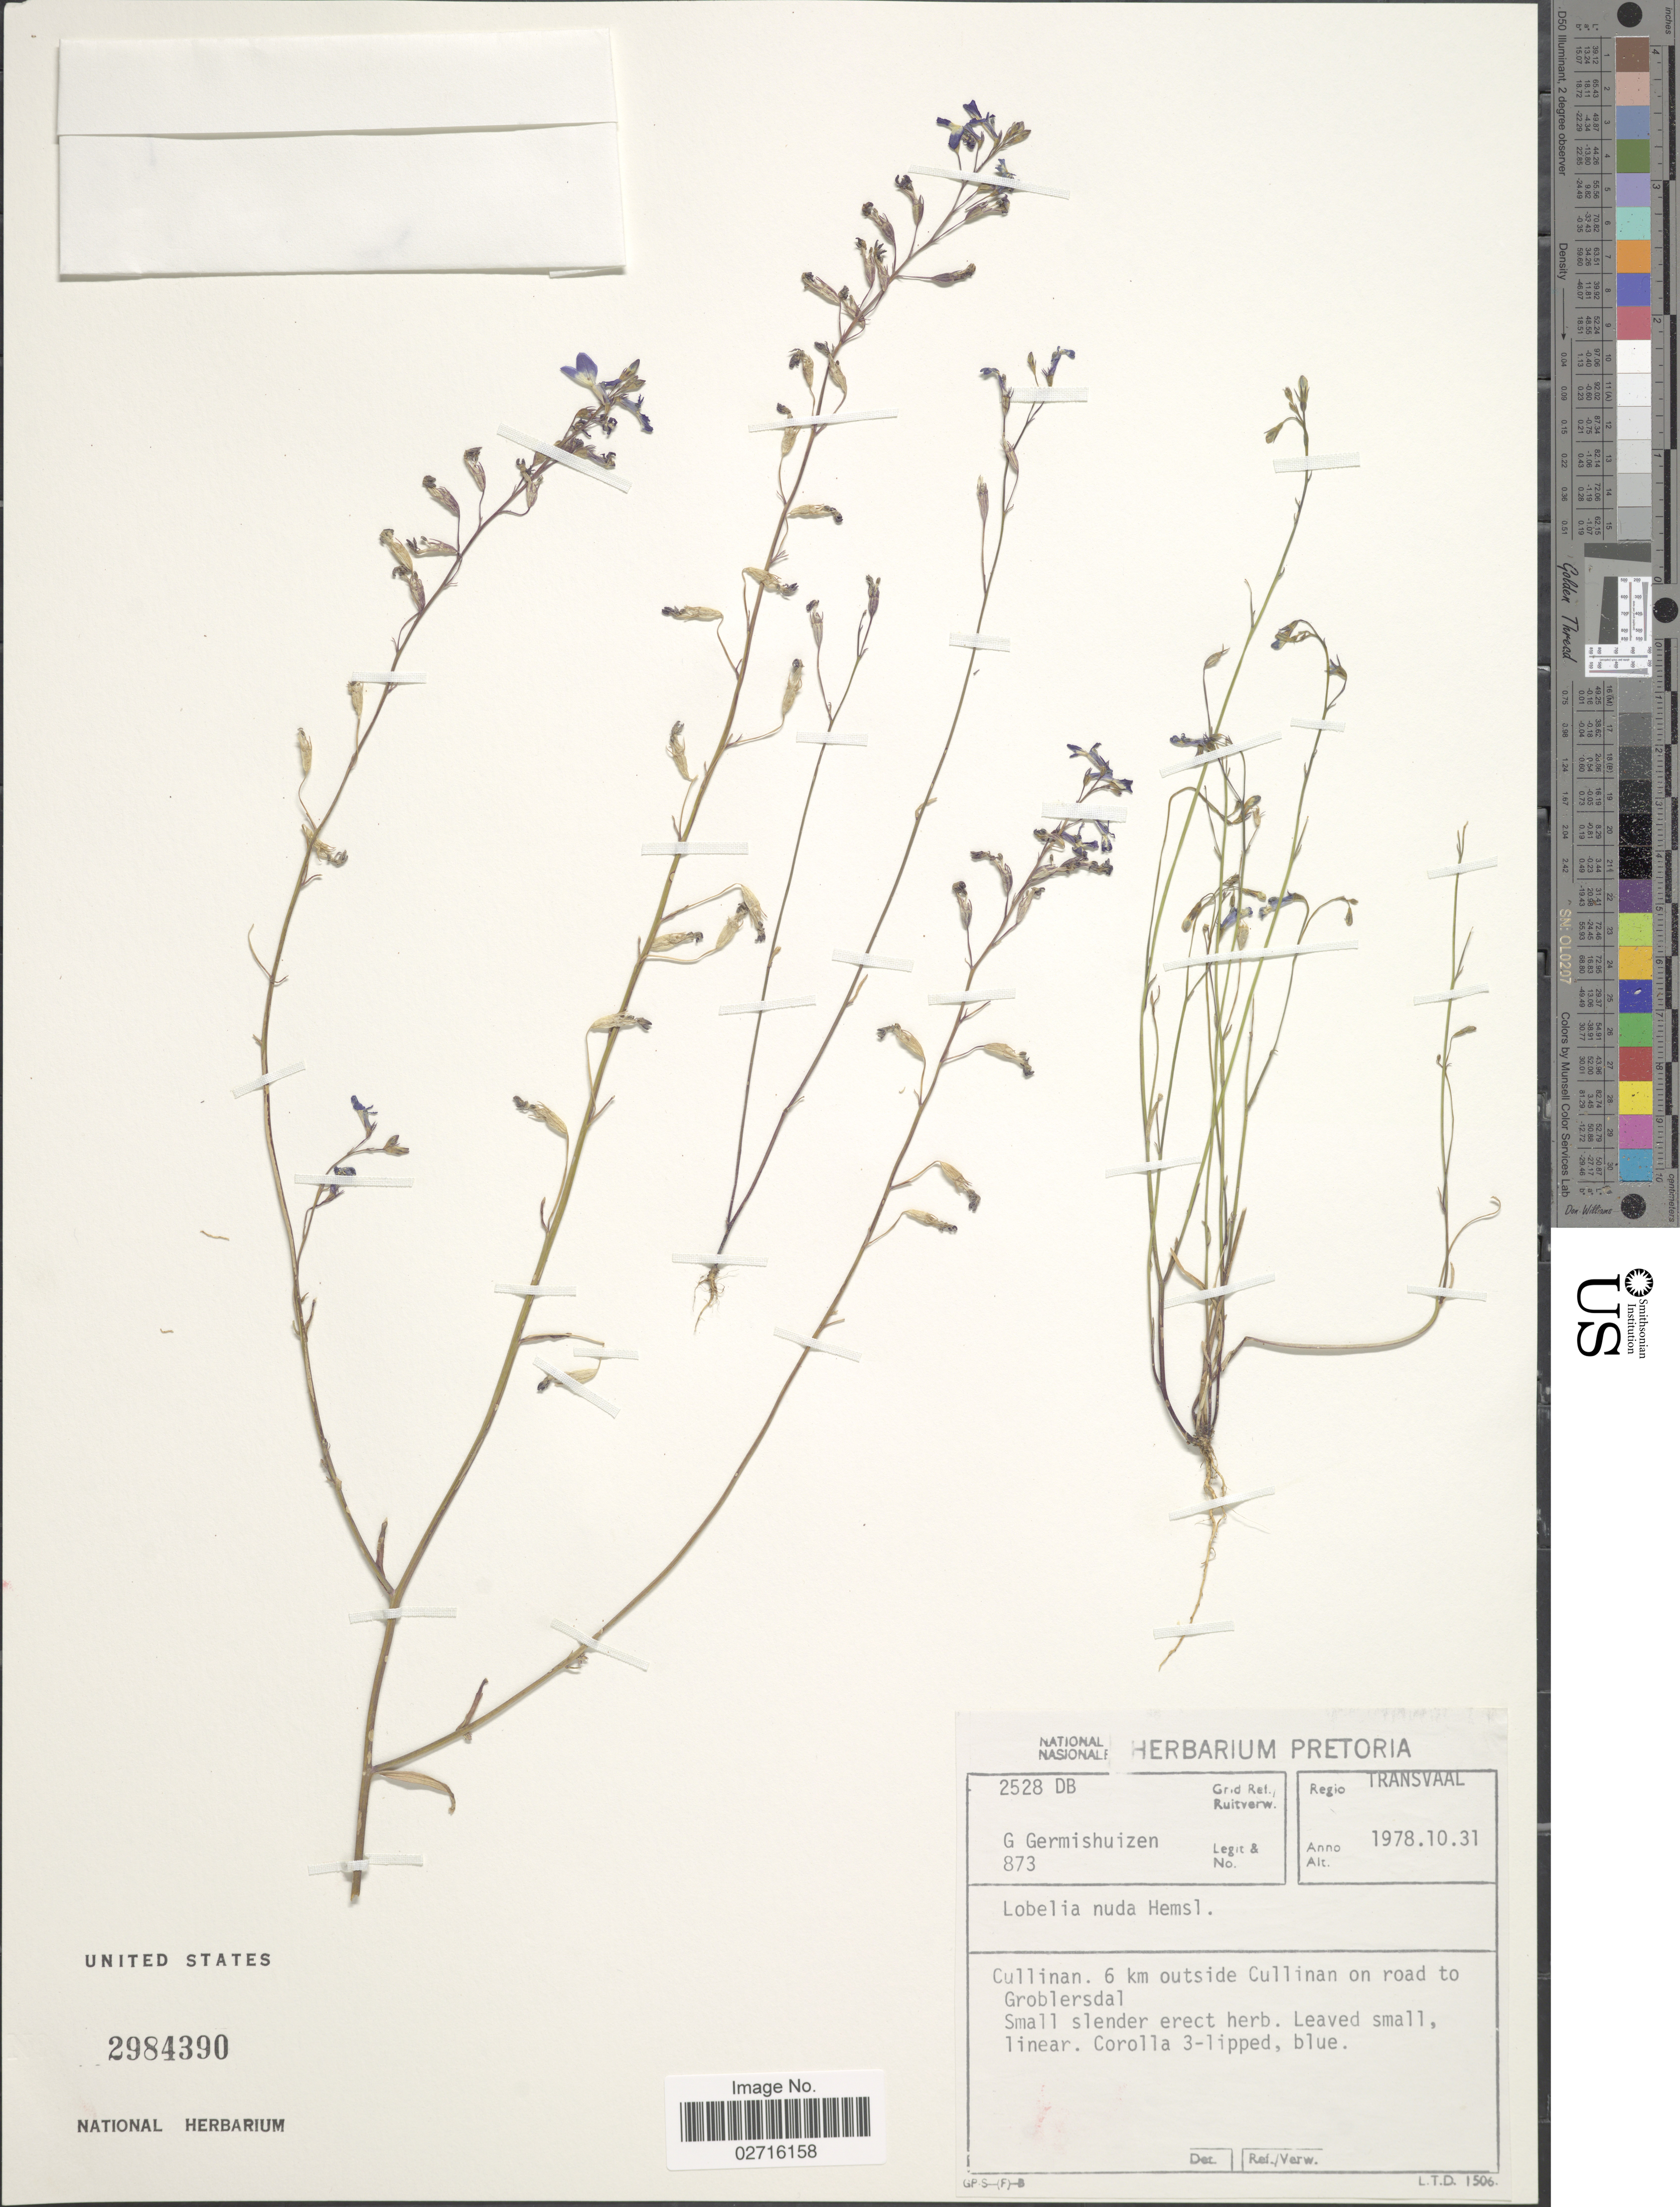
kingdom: Plantae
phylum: Tracheophyta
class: Magnoliopsida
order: Asterales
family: Campanulaceae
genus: Lobelia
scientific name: Lobelia nuda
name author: Hemsl.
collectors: G. Germishuizen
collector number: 873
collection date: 1978-10-31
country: South Africa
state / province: Gauteng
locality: Regio Transvaal, Cullinan. 6 km outside Cullinan on road to Groblersdal. 2528DB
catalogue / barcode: US 2984390